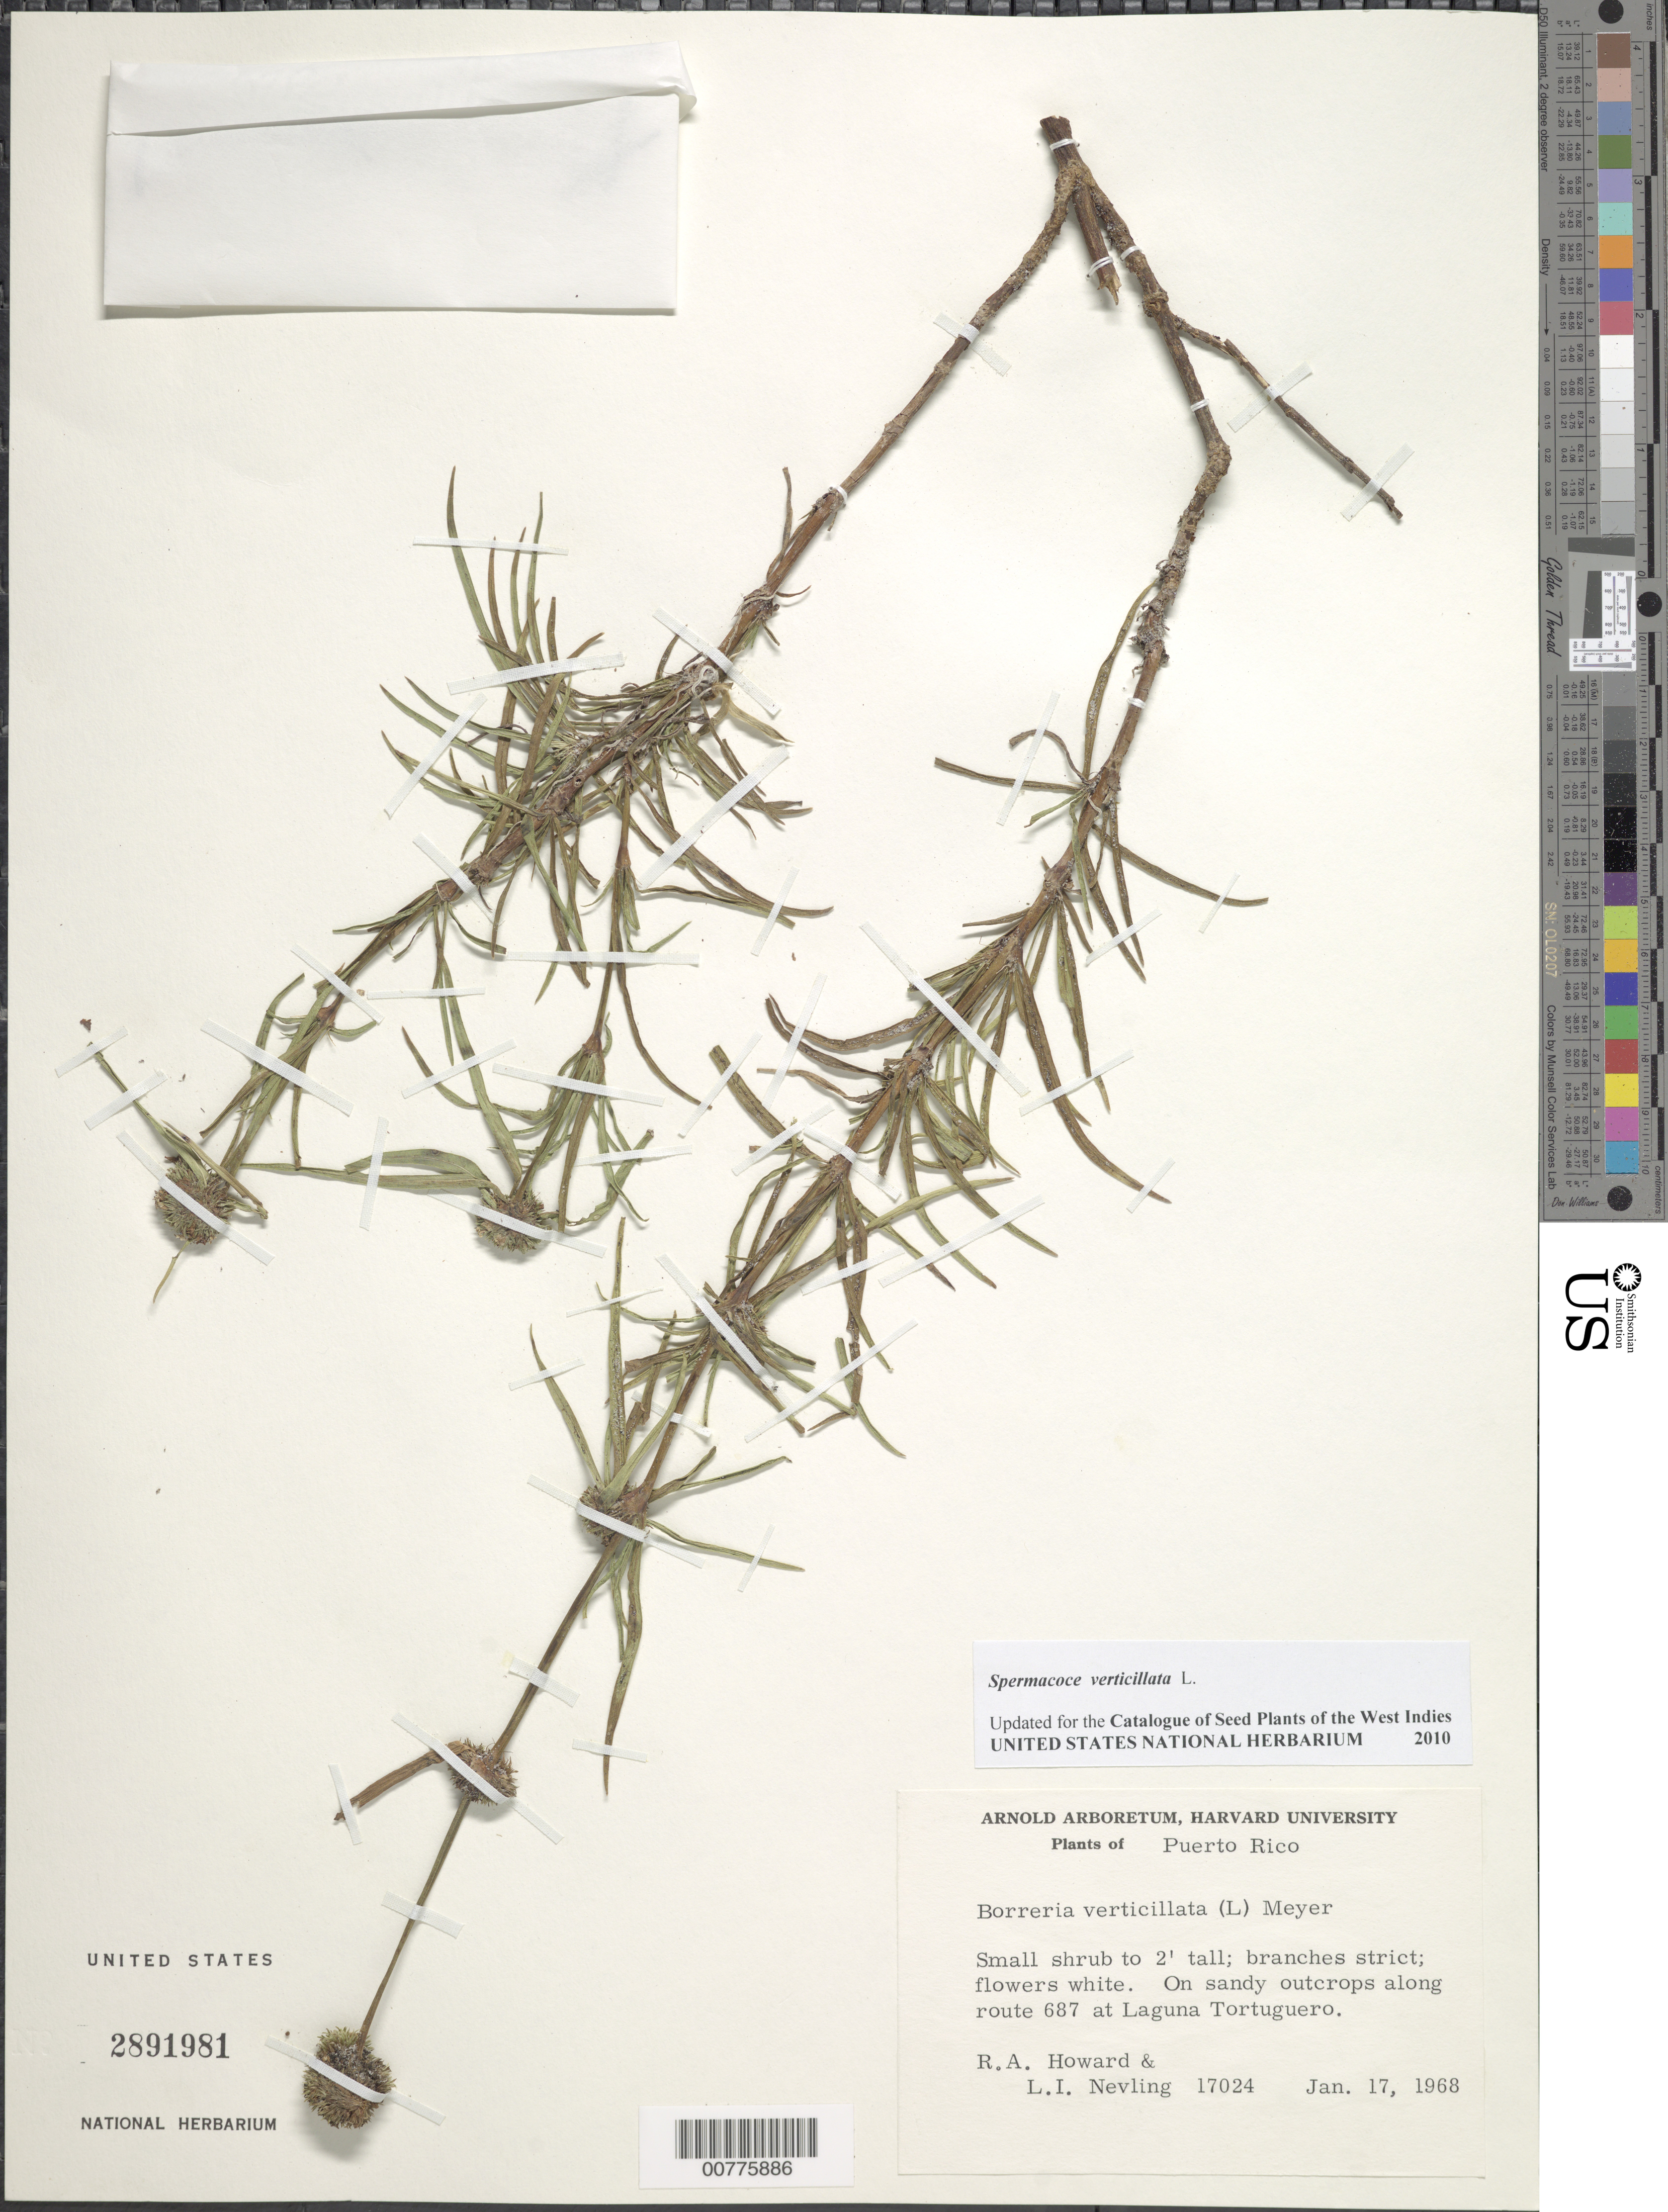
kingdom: Plantae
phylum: Tracheophyta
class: Magnoliopsida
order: Gentianales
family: Rubiaceae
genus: Spermacoce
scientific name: Spermacoce verticillata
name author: L.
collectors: R. A. Howard & L. Nevling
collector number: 17024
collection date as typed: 17 Jan 1968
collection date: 1968-01-17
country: Puerto Rico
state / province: Manatí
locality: On sandy outcrops along route 687 at Laguna Tortuguero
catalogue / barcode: US 2891981